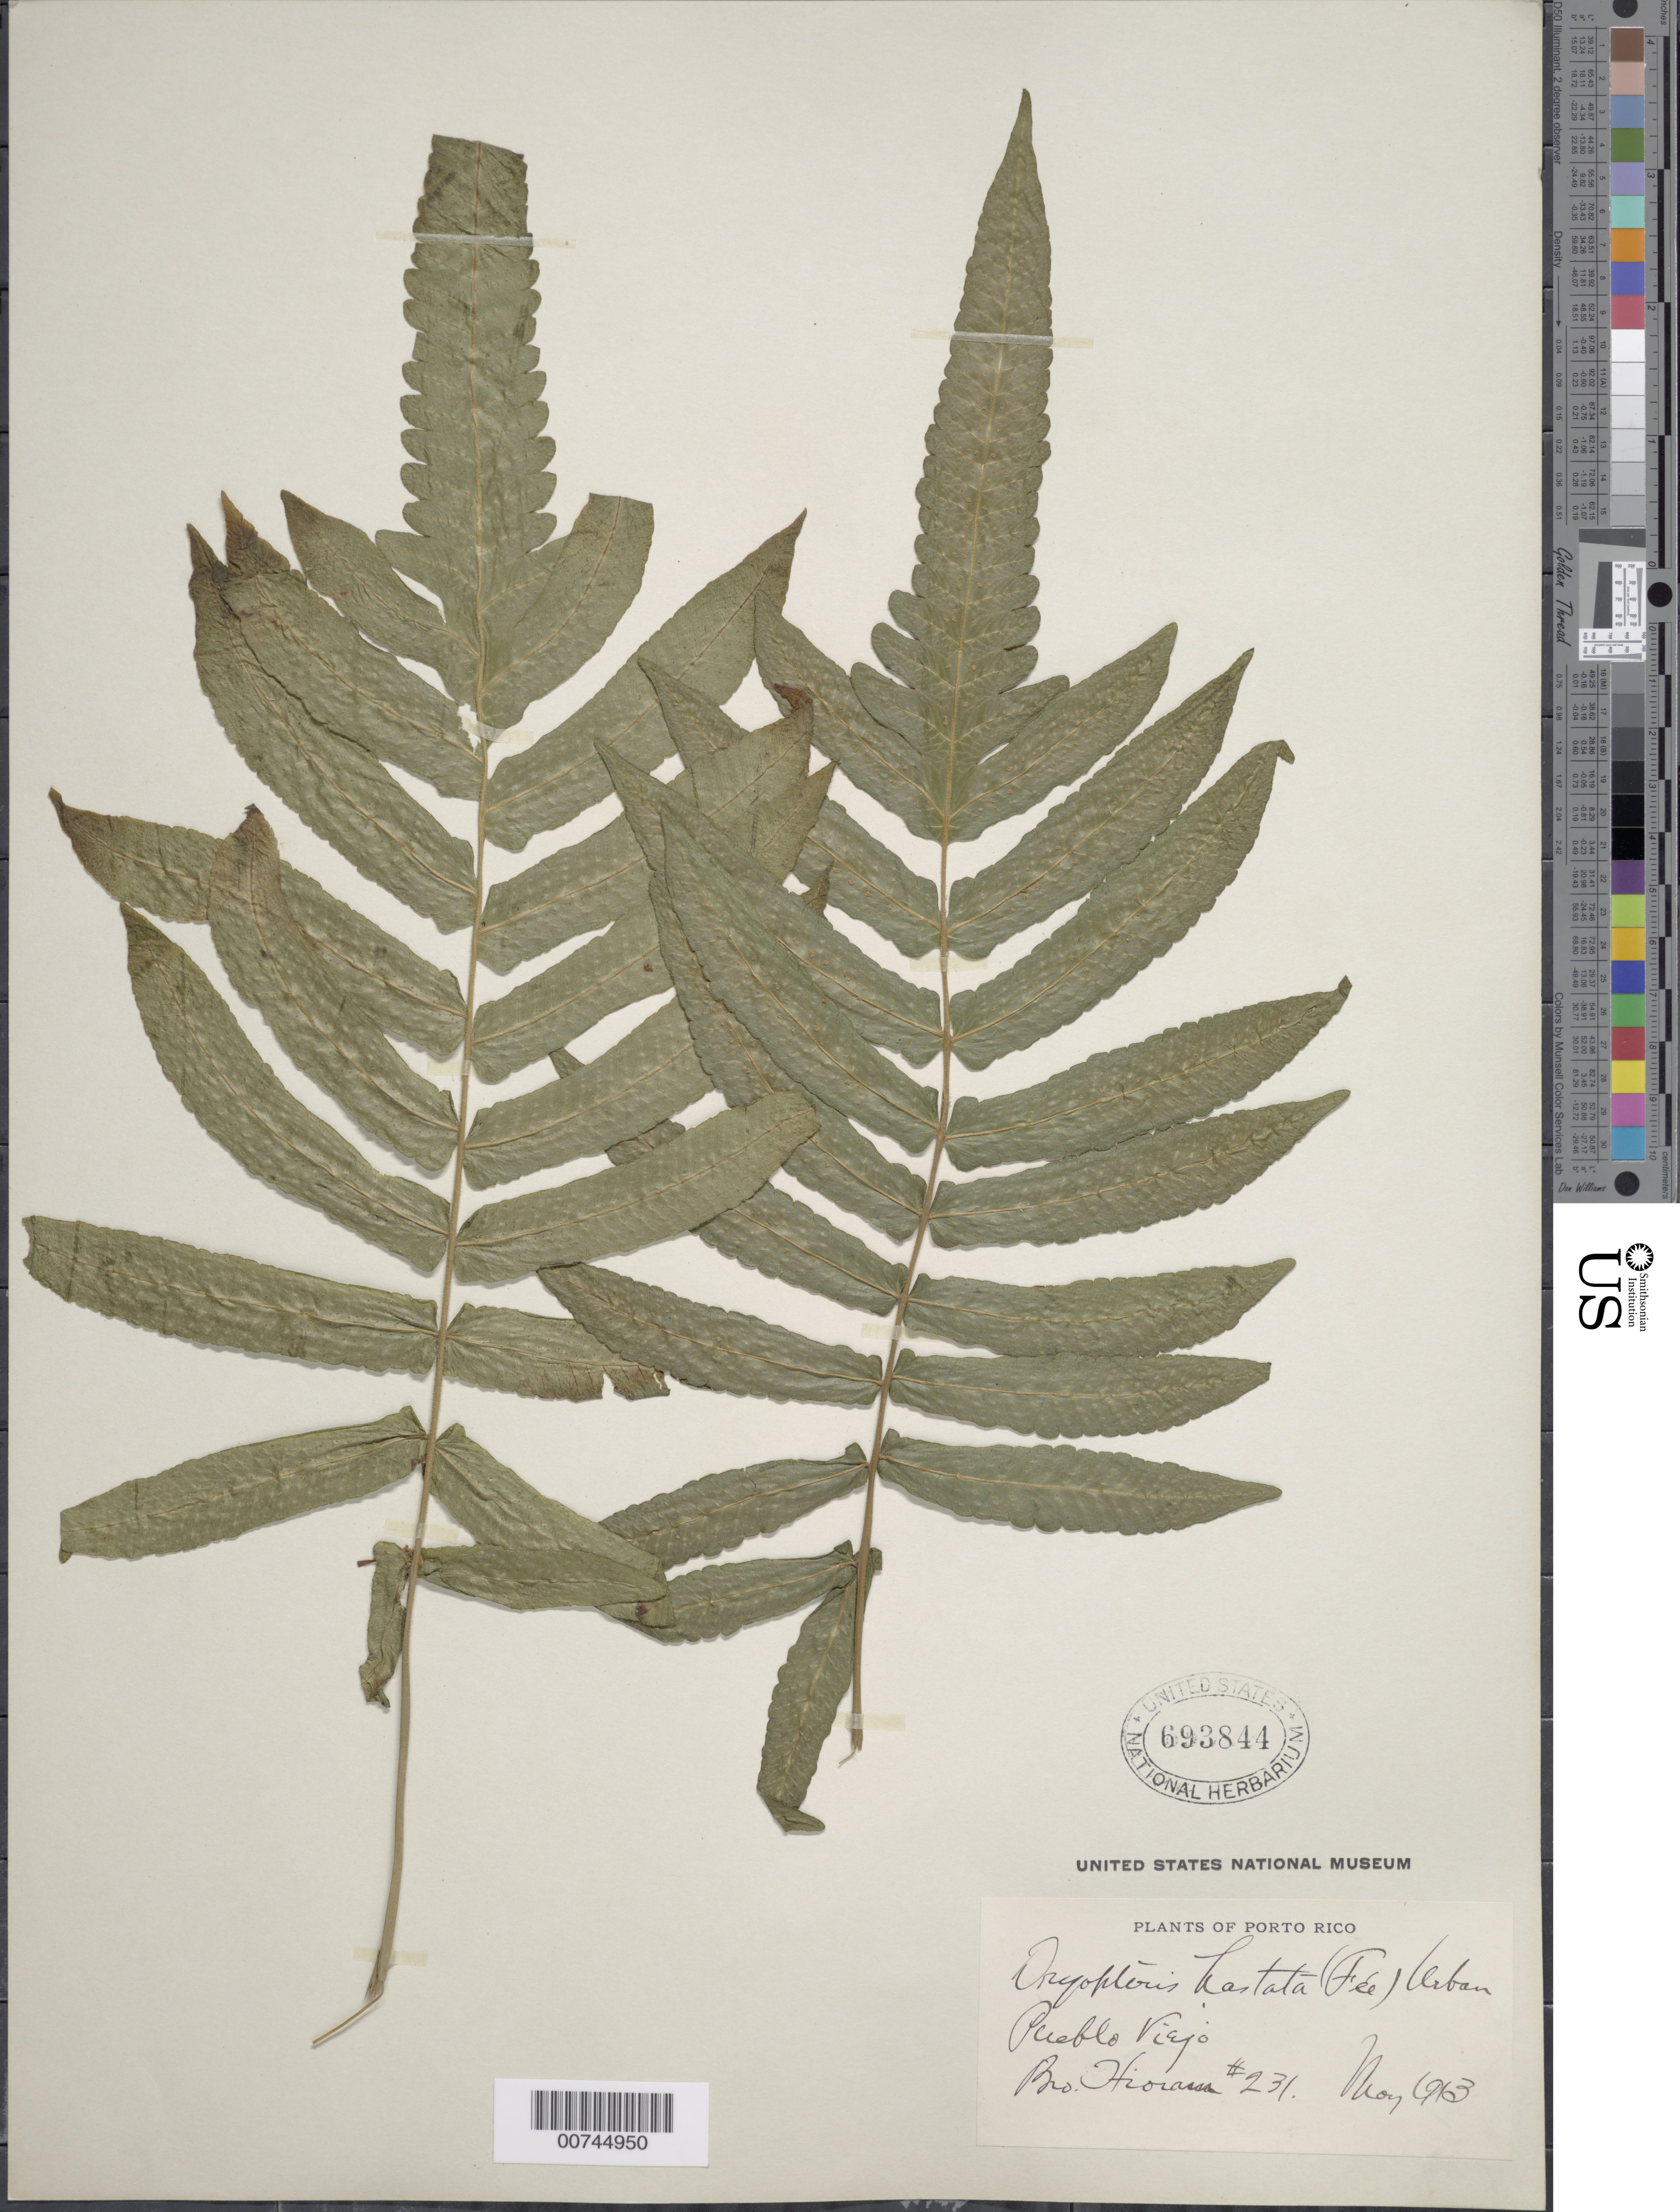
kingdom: Plantae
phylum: Tracheophyta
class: Polypodiopsida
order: Polypodiales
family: Thelypteridaceae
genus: Goniopteris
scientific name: Goniopteris hastata (Fée) comb. nov., ined 2015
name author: (Fée)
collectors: Bro. Hioram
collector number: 231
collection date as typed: Nov 1913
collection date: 1913-11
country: Puerto Rico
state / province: Guaynabo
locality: Pueblo Viejo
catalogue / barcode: US 693844